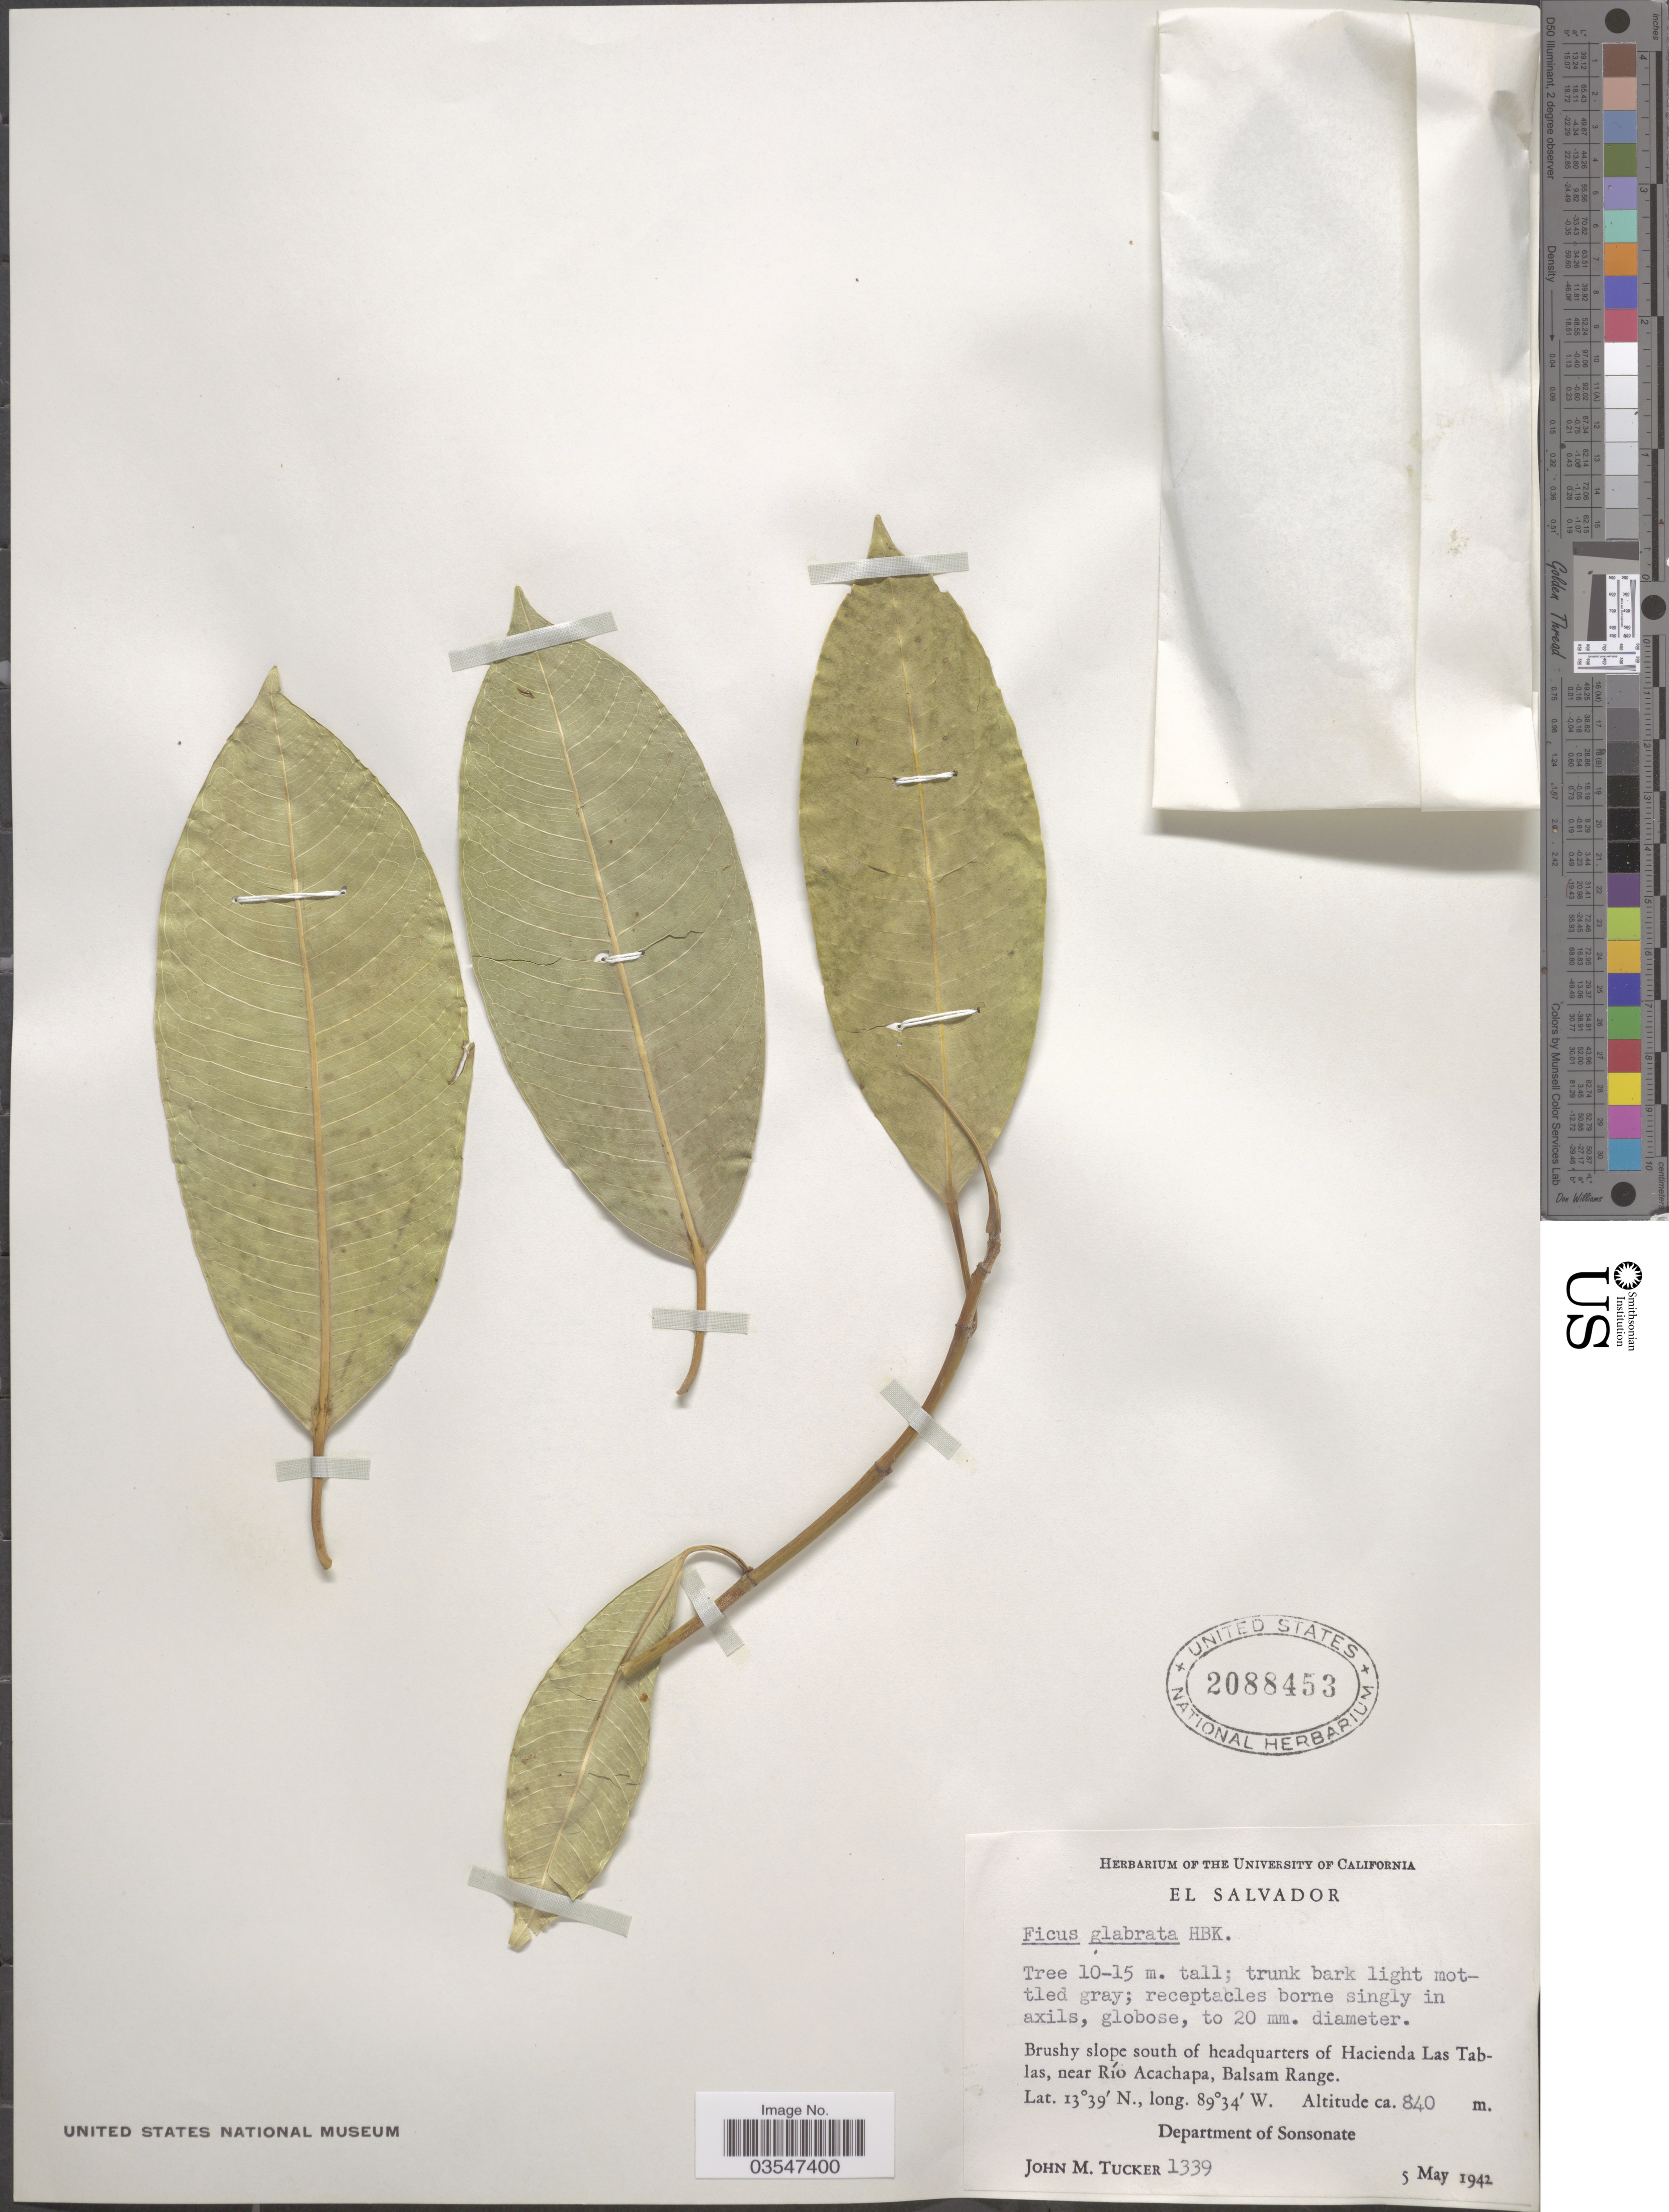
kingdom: Plantae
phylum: Tracheophyta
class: Magnoliopsida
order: Rosales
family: Moraceae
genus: Ficus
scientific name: Ficus insipida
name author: Willd.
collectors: J. M. Tucker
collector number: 1339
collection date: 1942-05-05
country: El Salvador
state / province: Sonsonate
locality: Brushy slope south of headquarters of Hacienda Las Tablas, near Río Acachapa, Balsam Range. Department of Sonsonate.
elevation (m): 840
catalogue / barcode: US 2088453